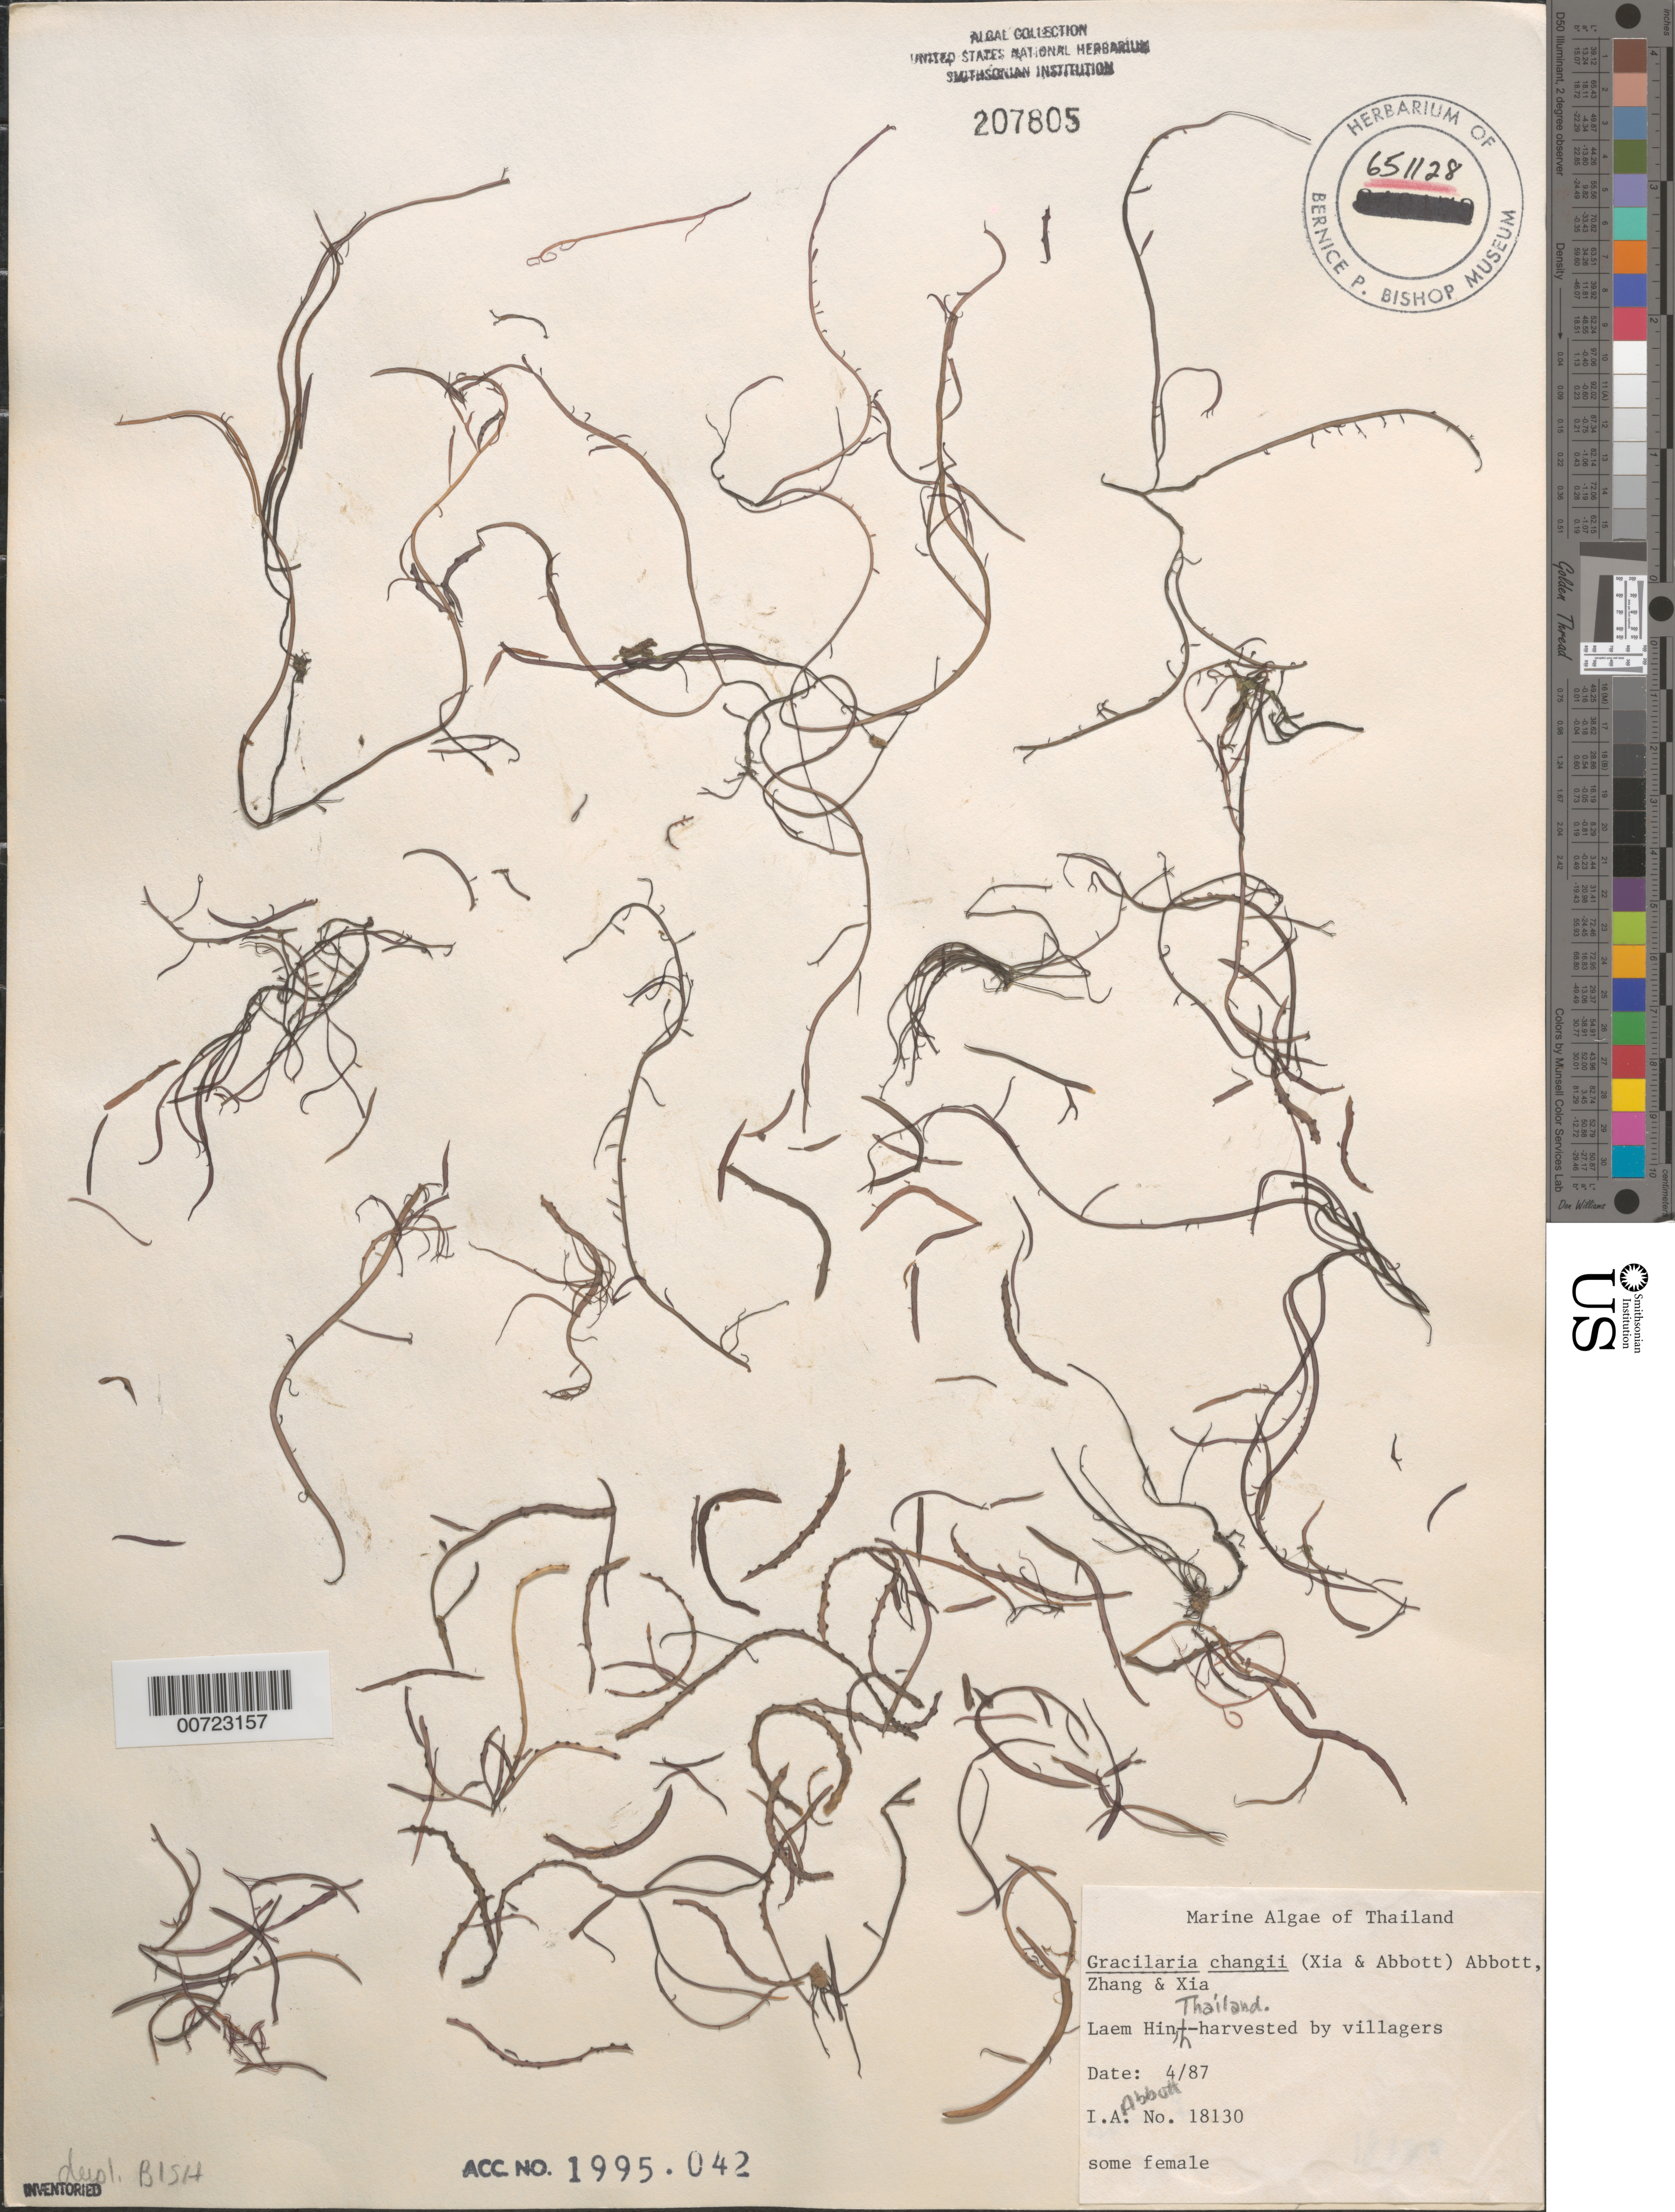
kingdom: Plantae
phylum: Rhodophyta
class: Florideophyceae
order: Gracilariales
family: Gracilariaceae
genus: Gracilaria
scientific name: Gracilaria changii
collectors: Villagers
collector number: IAA 18130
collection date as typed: Apr 1987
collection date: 1987-04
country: Thailand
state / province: Trat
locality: Laem Hin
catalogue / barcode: US 207805